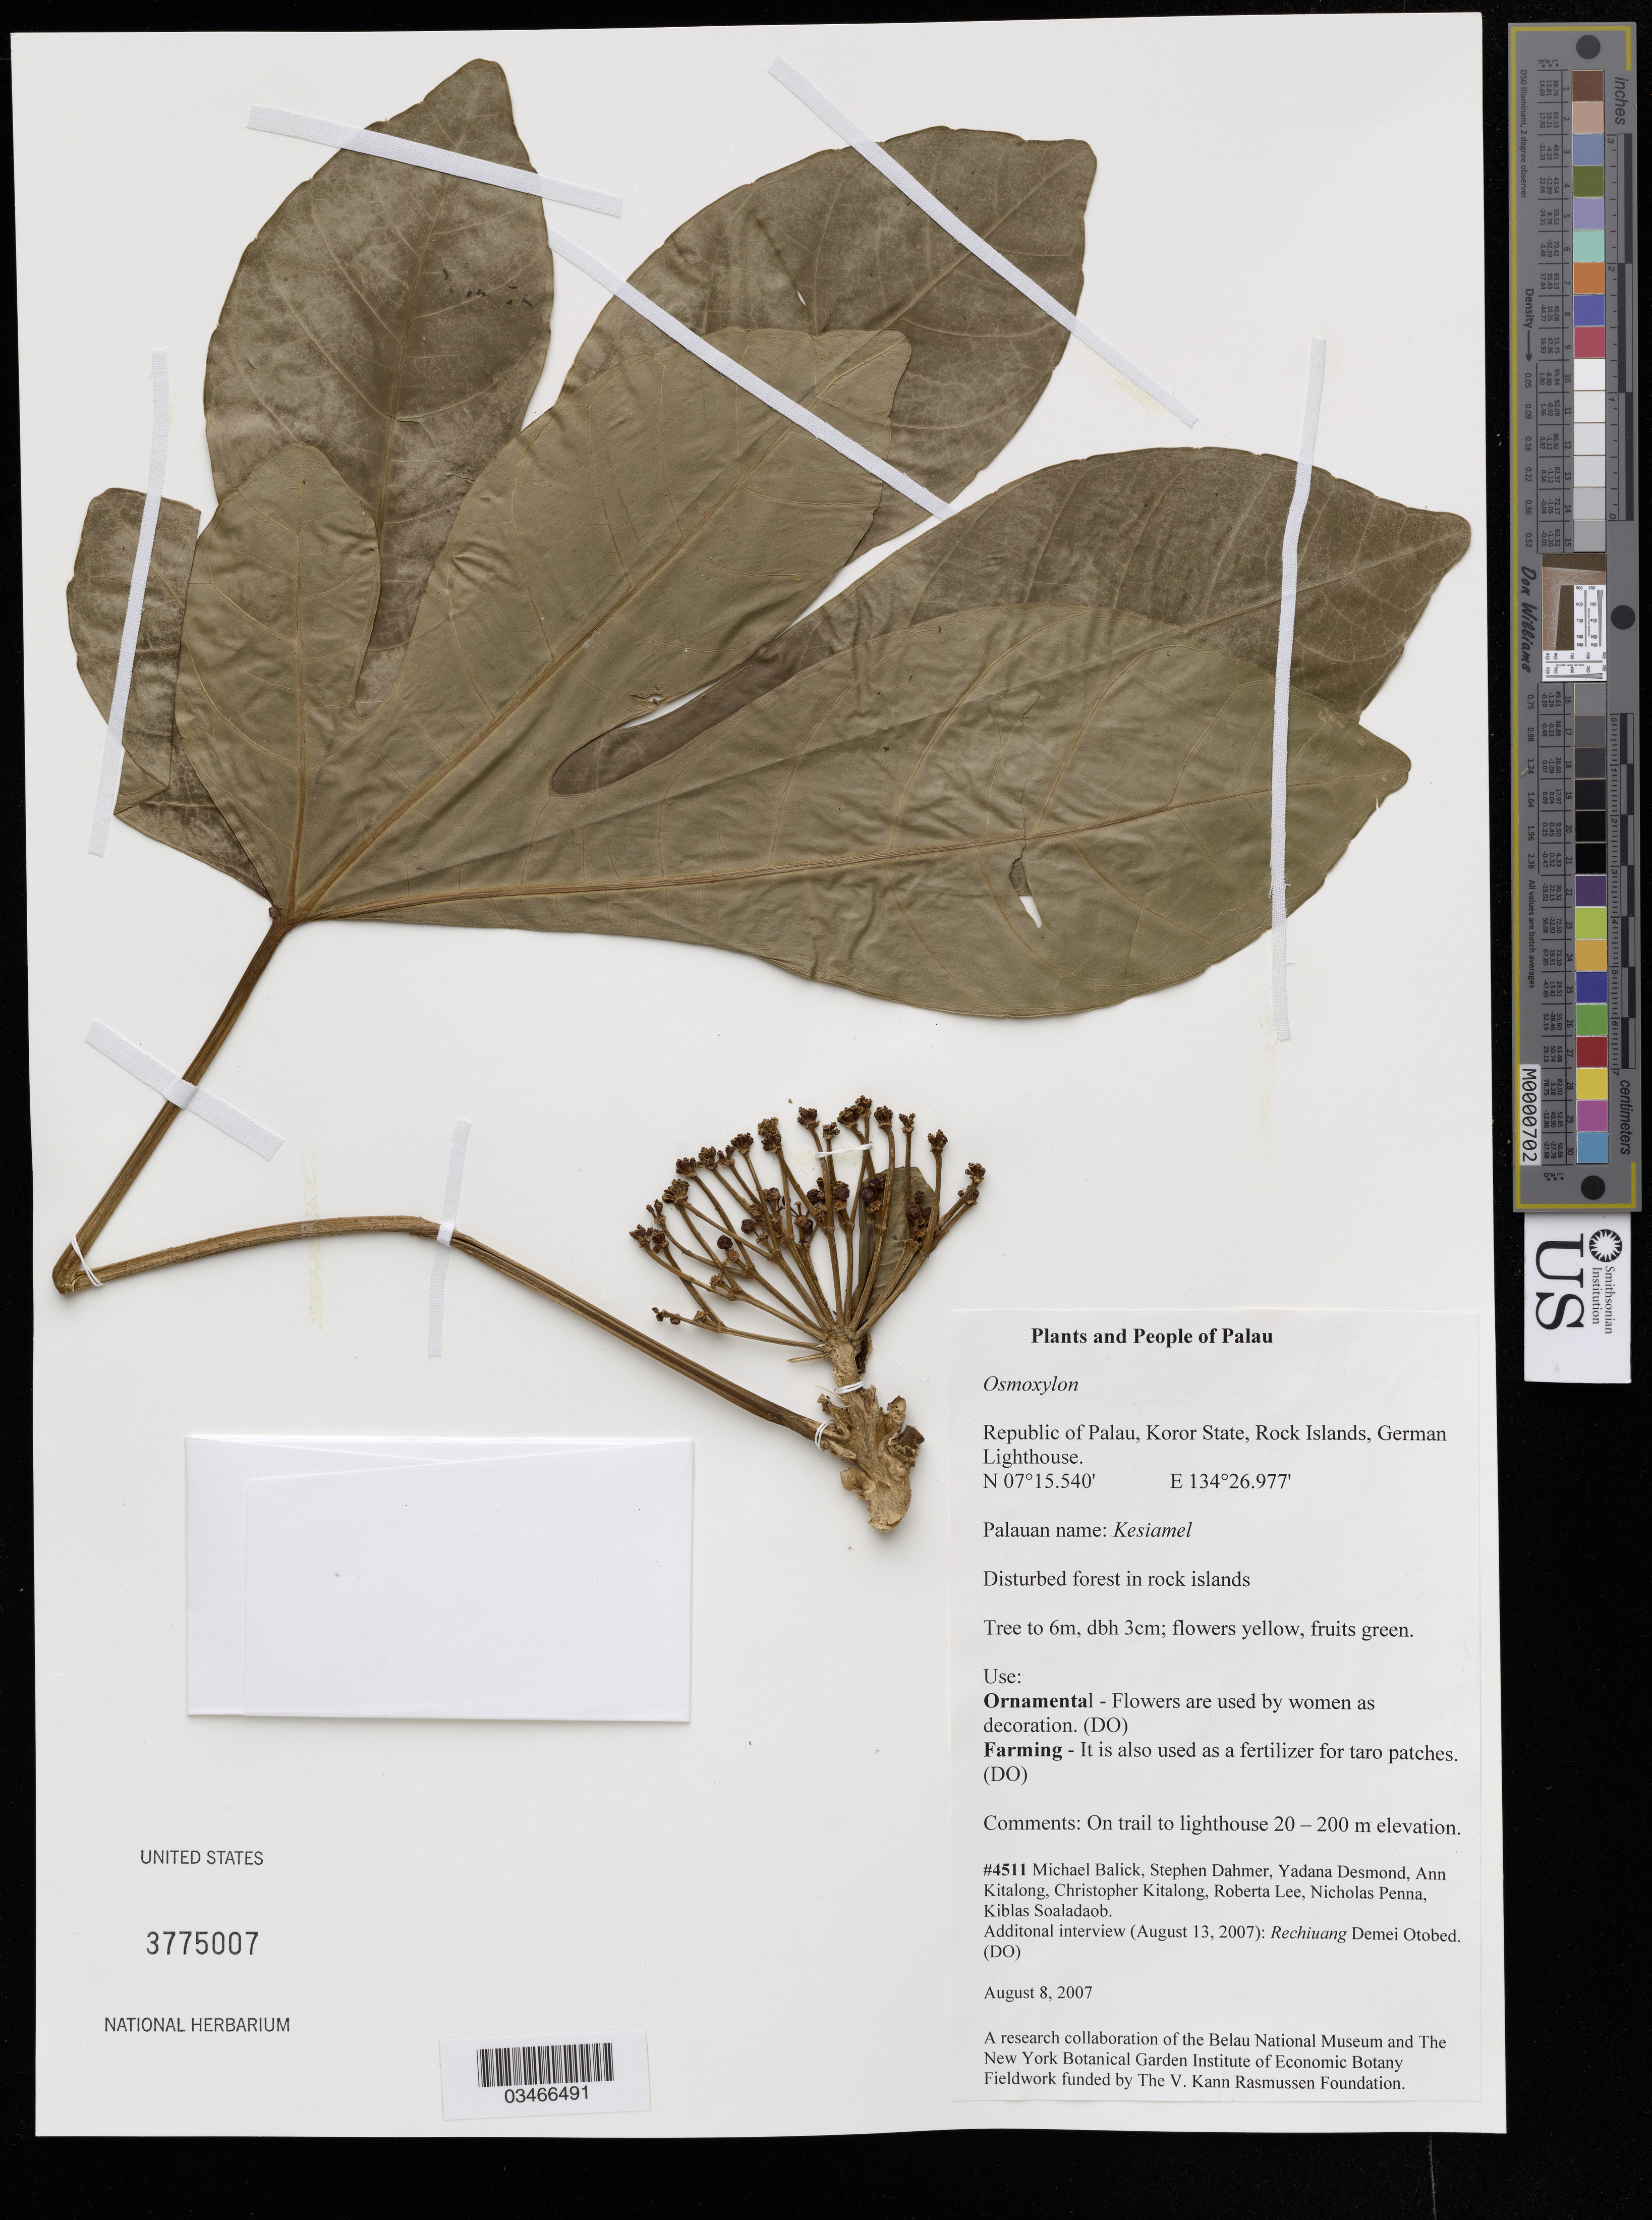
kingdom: Plantae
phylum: Tracheophyta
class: Magnoliopsida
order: Apiales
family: Araliaceae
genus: Osmoxylon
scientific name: Osmoxylon sp.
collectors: M. J. Balick, S. Dahmer, Y. Desmond & A. Kitalong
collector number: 4511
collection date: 2007-08-08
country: Belau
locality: Republic of Palau, Koror State, Rock Islands, German Lighthouse.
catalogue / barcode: US 3775007